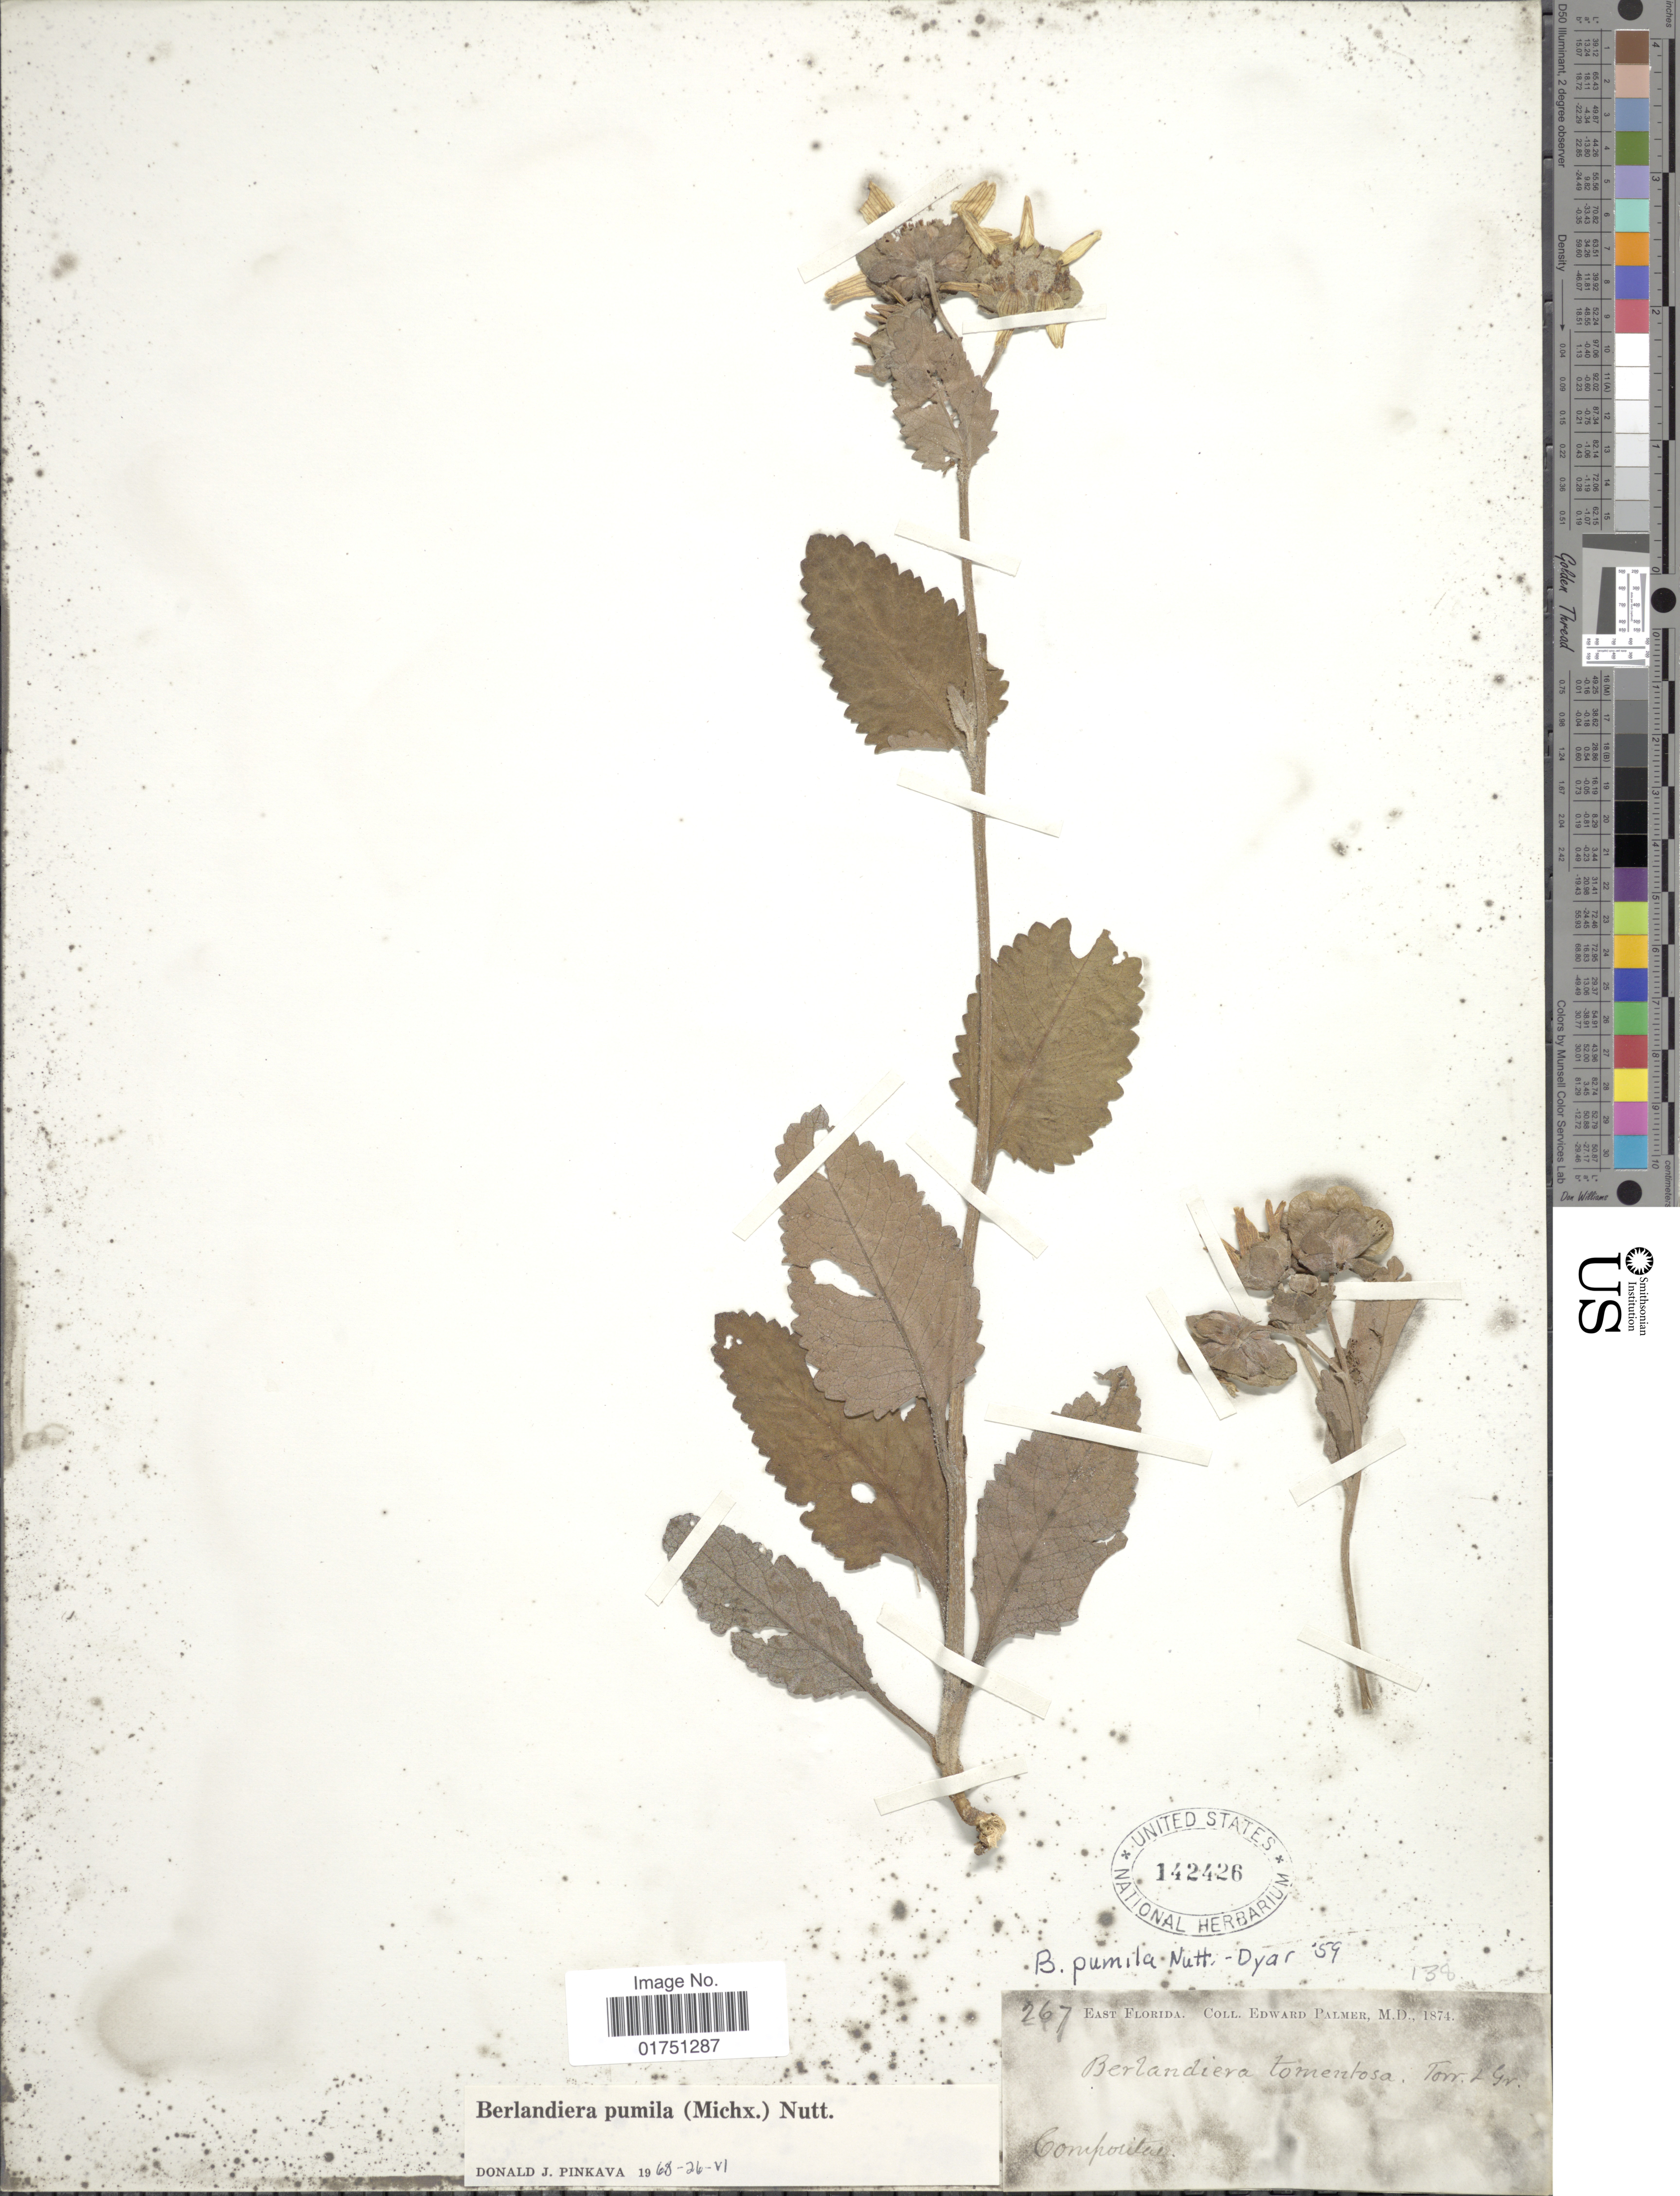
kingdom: Plantae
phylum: Tracheophyta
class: Magnoliopsida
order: Asterales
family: Asteraceae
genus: Berlandiera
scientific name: Berlandiera pumila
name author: (Michx.) Nutt.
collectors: E. Palmer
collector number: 267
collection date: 1874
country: United States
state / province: Florida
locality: East Florida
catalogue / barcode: US 142426